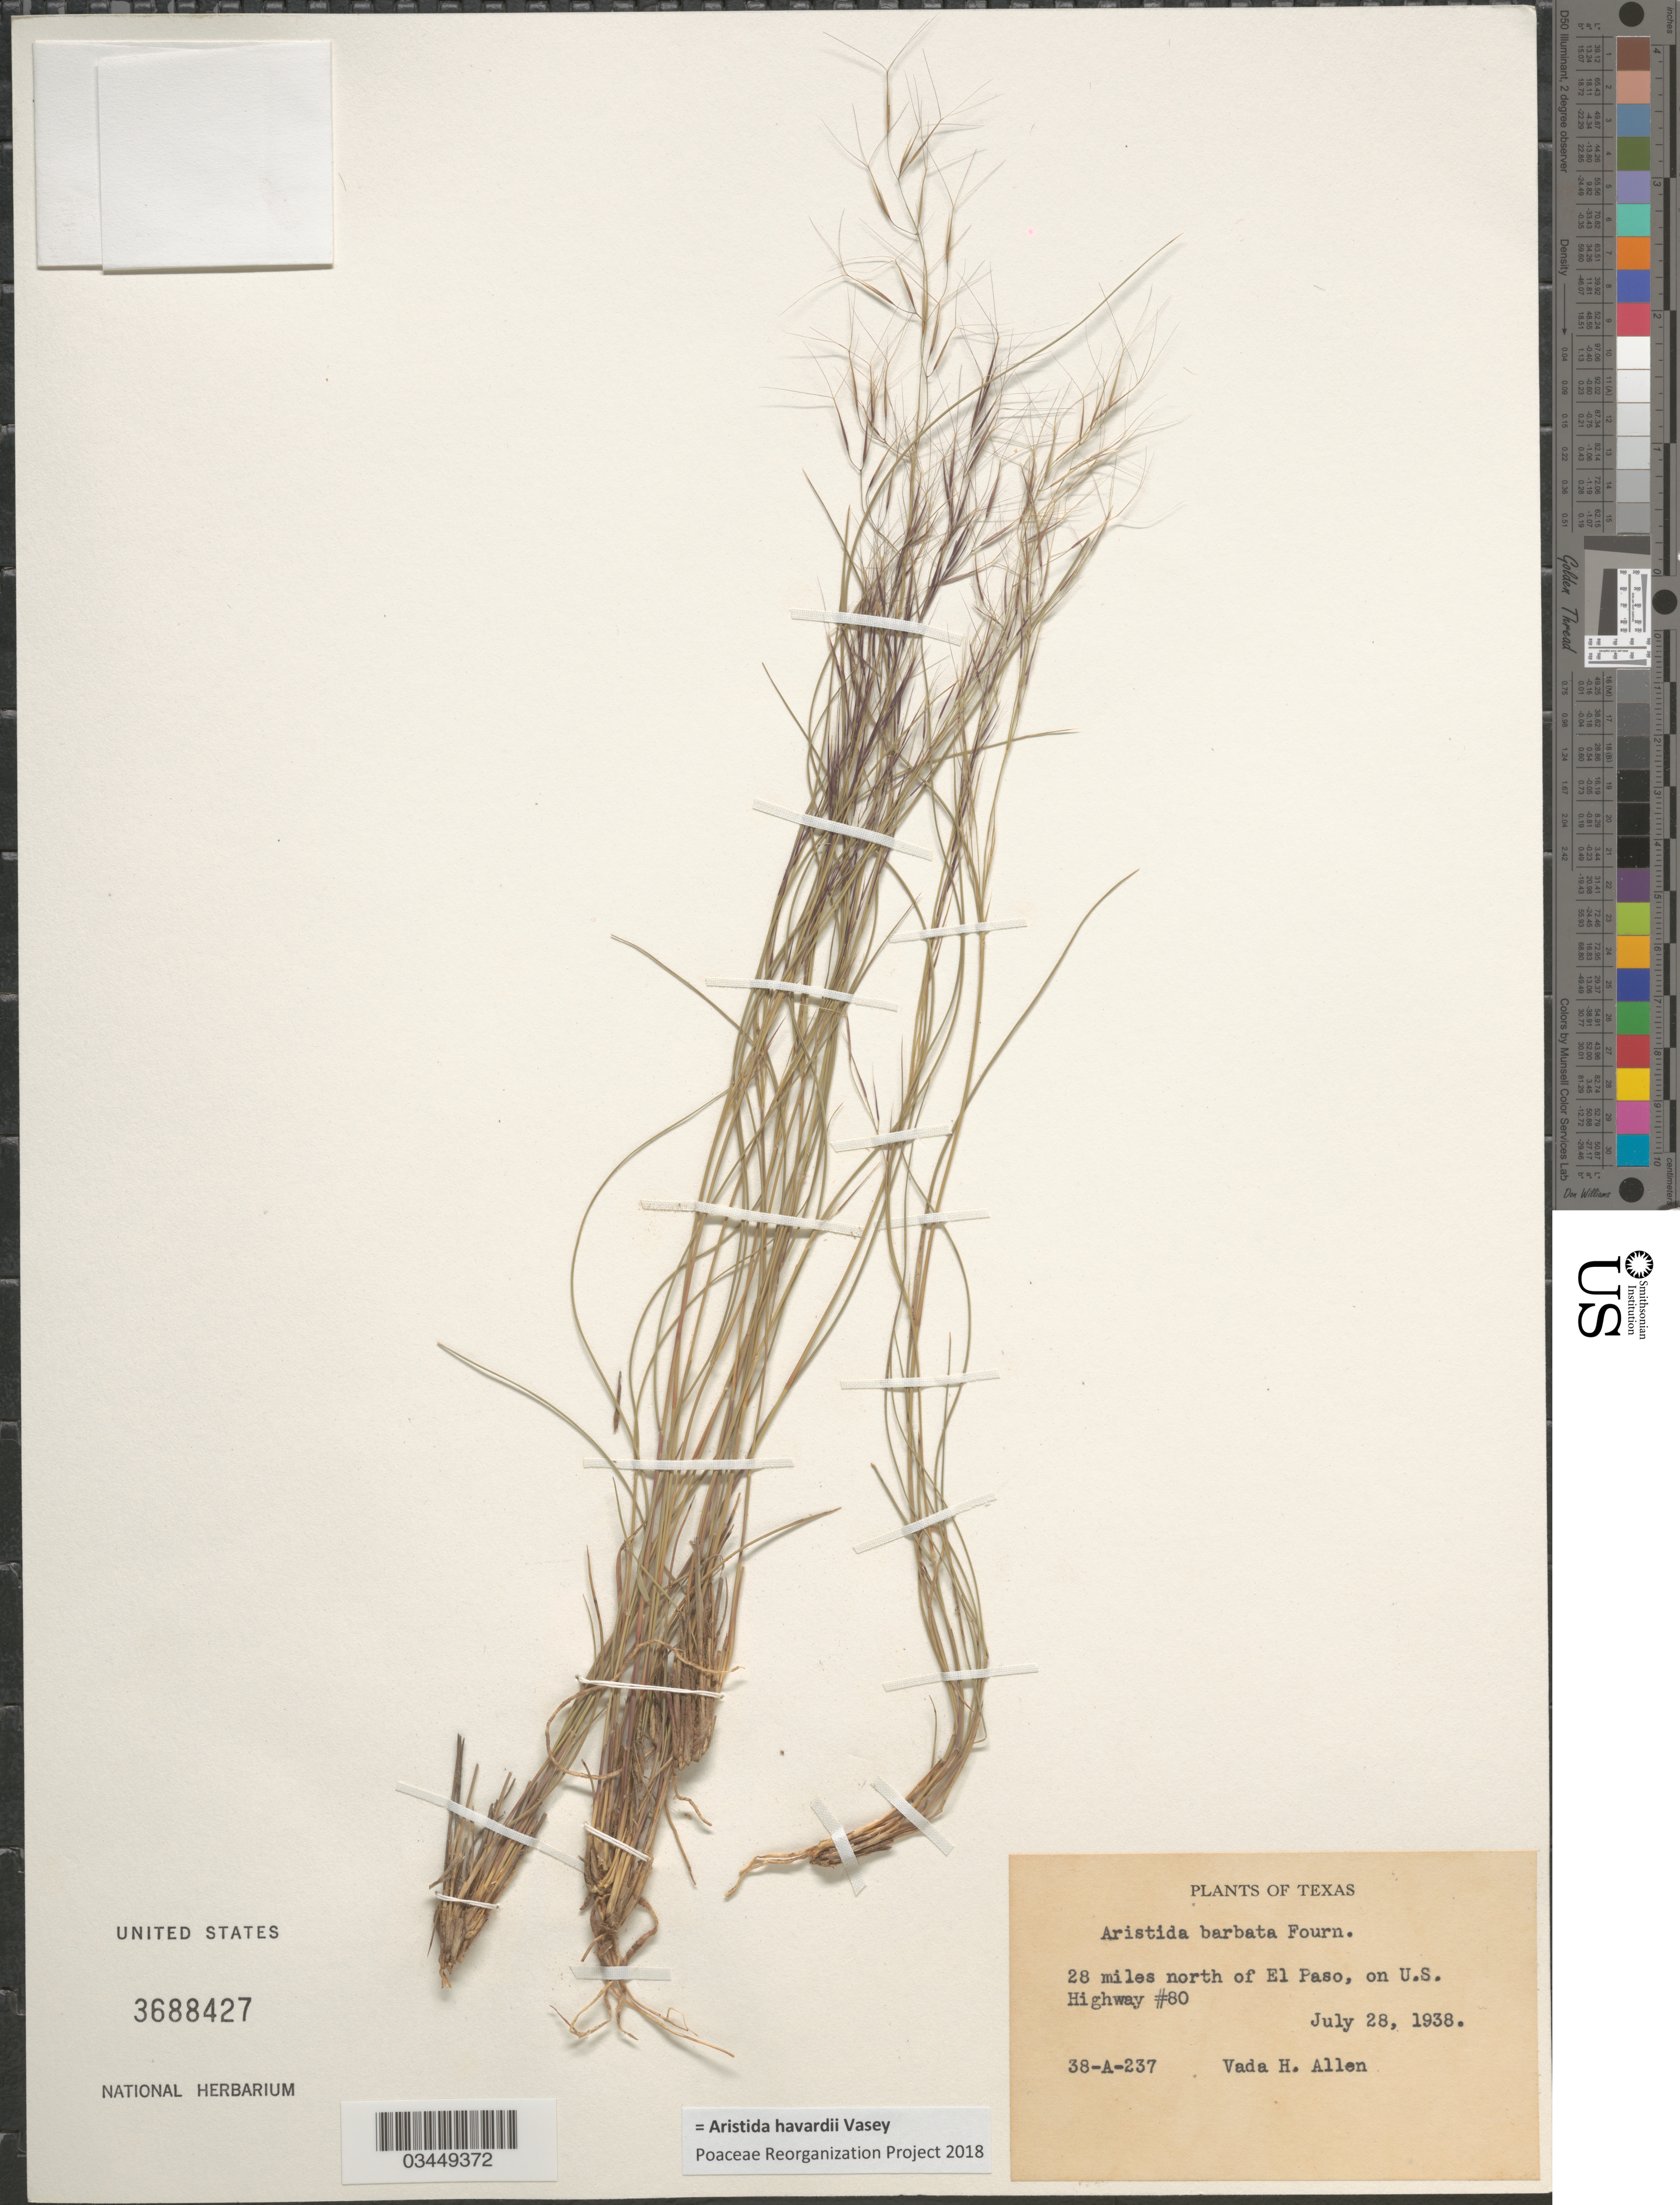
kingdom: Plantae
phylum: Tracheophyta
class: Liliopsida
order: Poales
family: Poaceae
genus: Aristida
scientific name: Aristida havardii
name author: Vasey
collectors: V. Allen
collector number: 38-A-237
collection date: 1938-07-28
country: United States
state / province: Texas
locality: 28 miles north of El Paso, on U. S. Highway #80.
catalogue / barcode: US 3688427